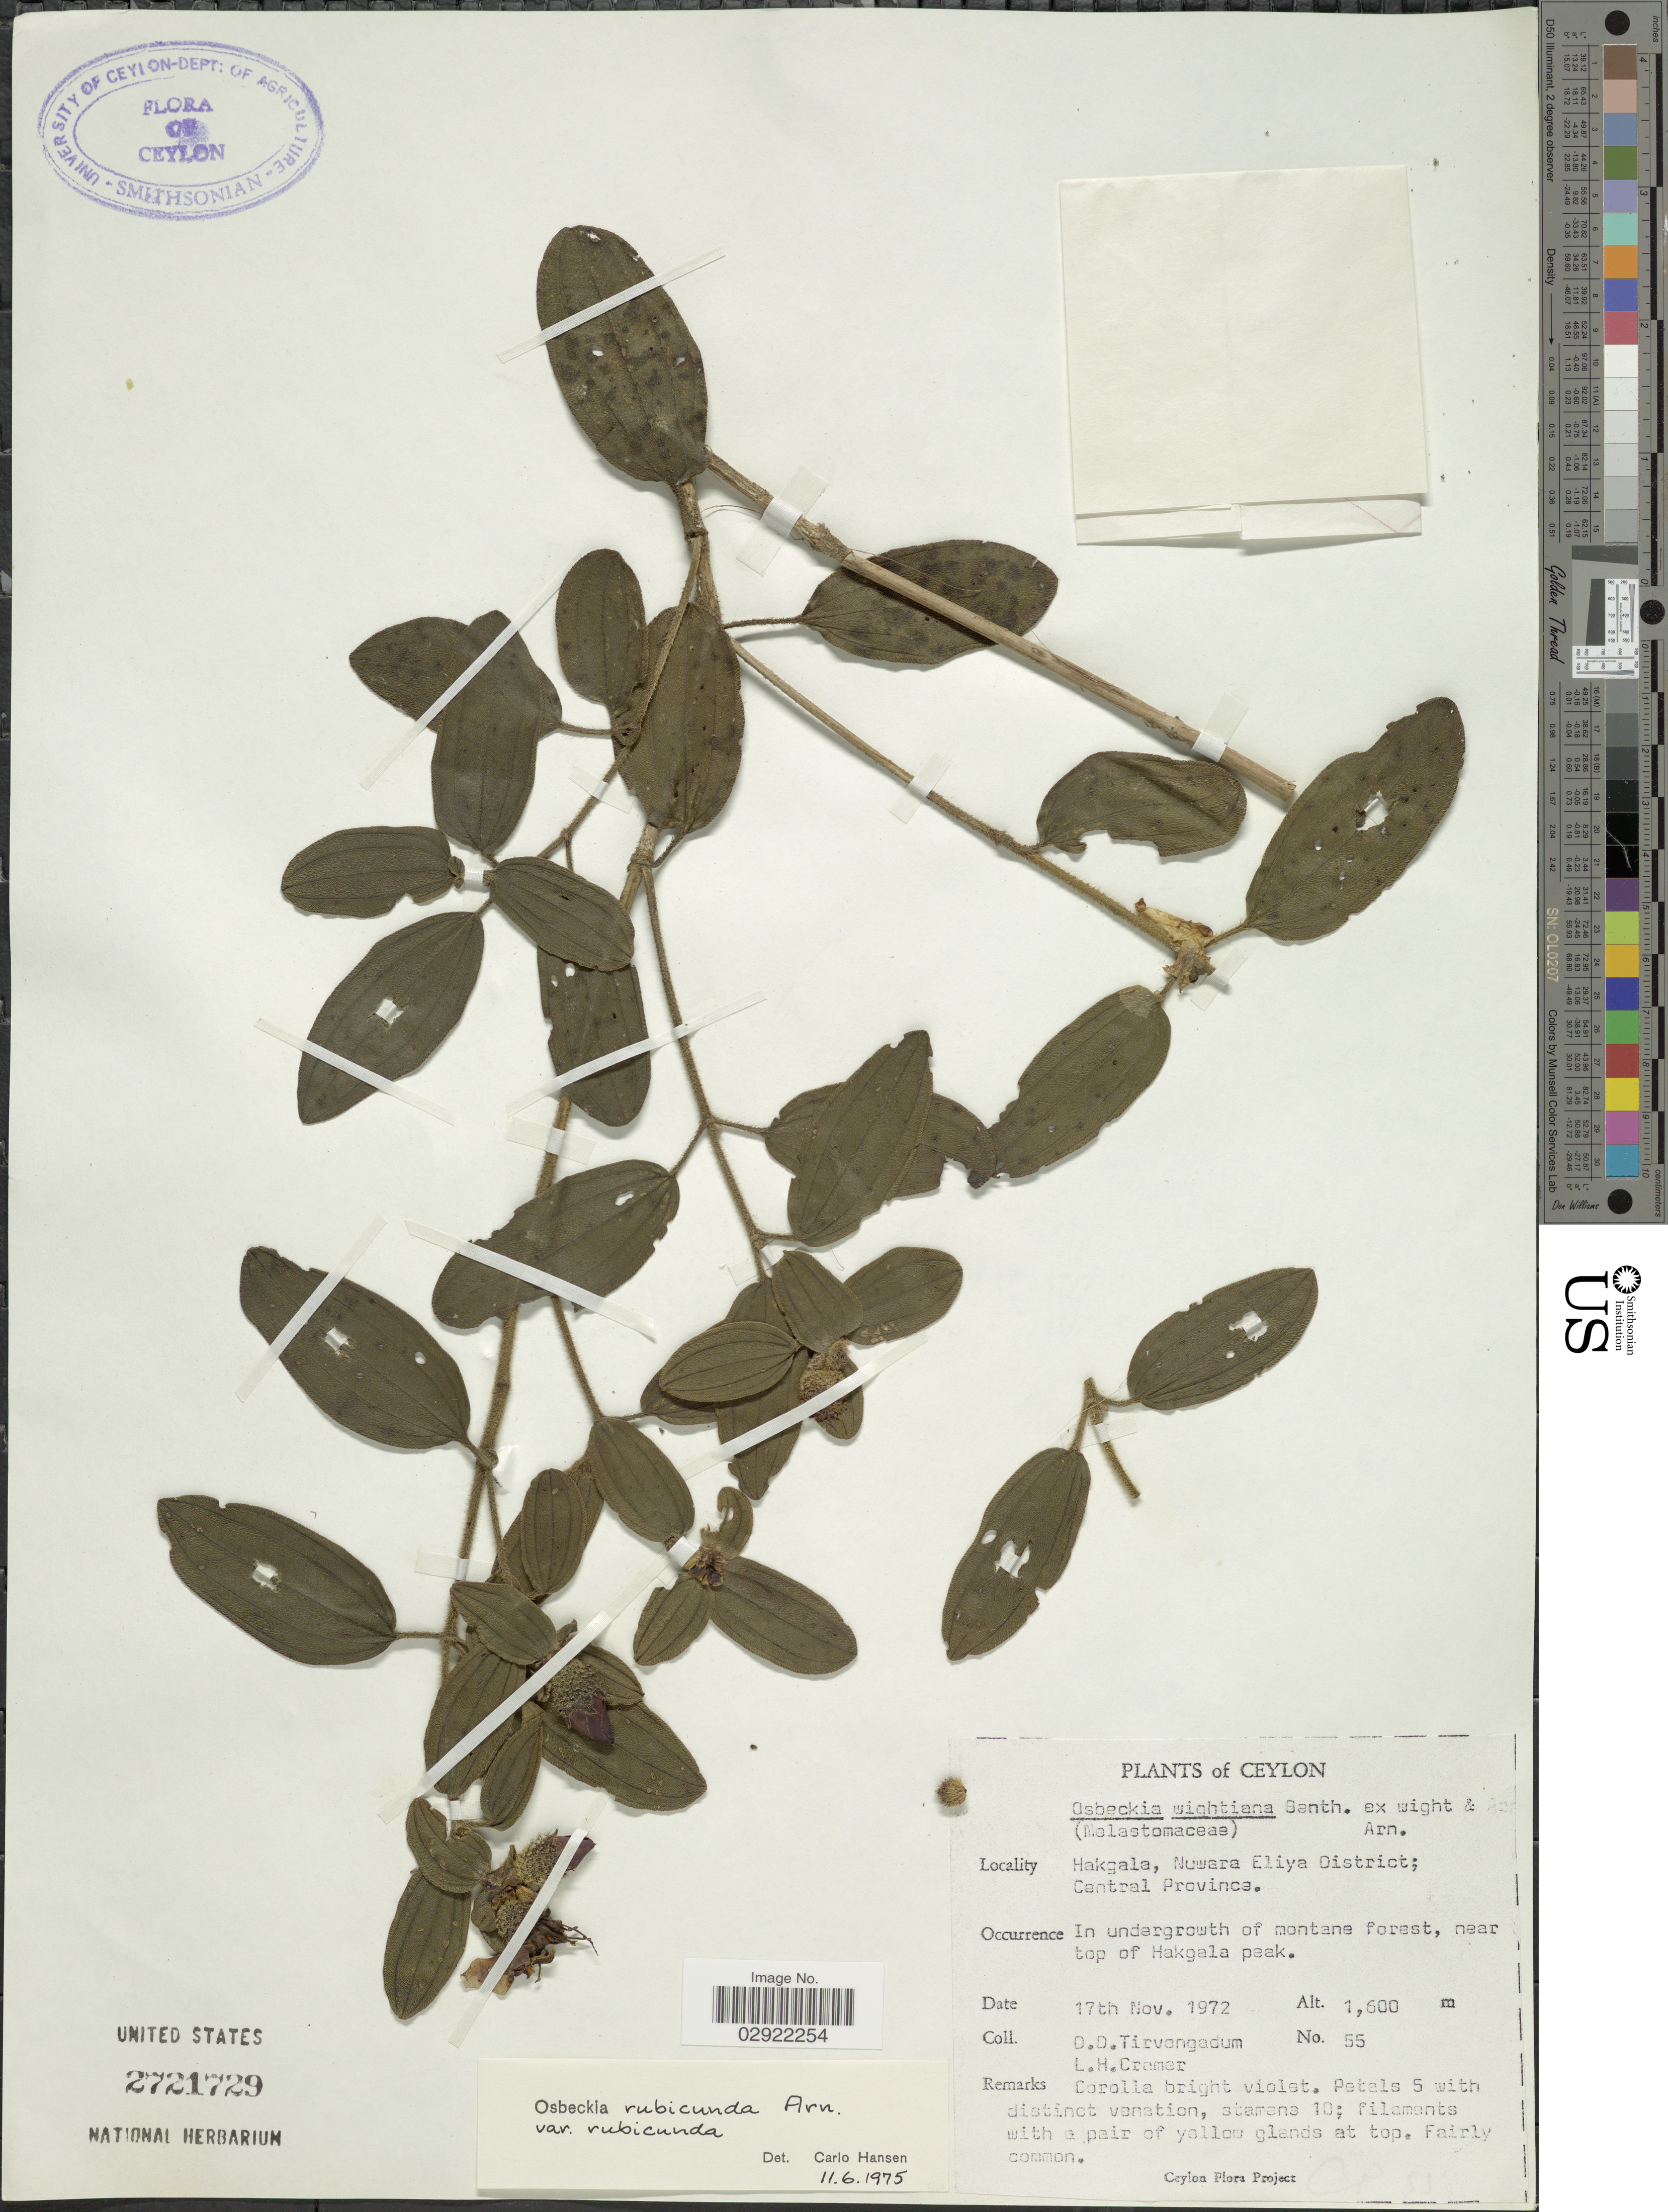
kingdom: Plantae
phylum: Tracheophyta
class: Magnoliopsida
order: Myrtales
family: Melastomataceae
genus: Osbeckia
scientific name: Osbeckia rubicunda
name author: Arn.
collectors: D. Tirvengadum & L. H. Cramer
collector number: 55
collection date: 1972-11-17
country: Sri Lanka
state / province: Central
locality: Ceylon. Hakgala, Nuwara Eliya District. Near top of Hakgala peak.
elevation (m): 1600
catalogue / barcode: US 2721729